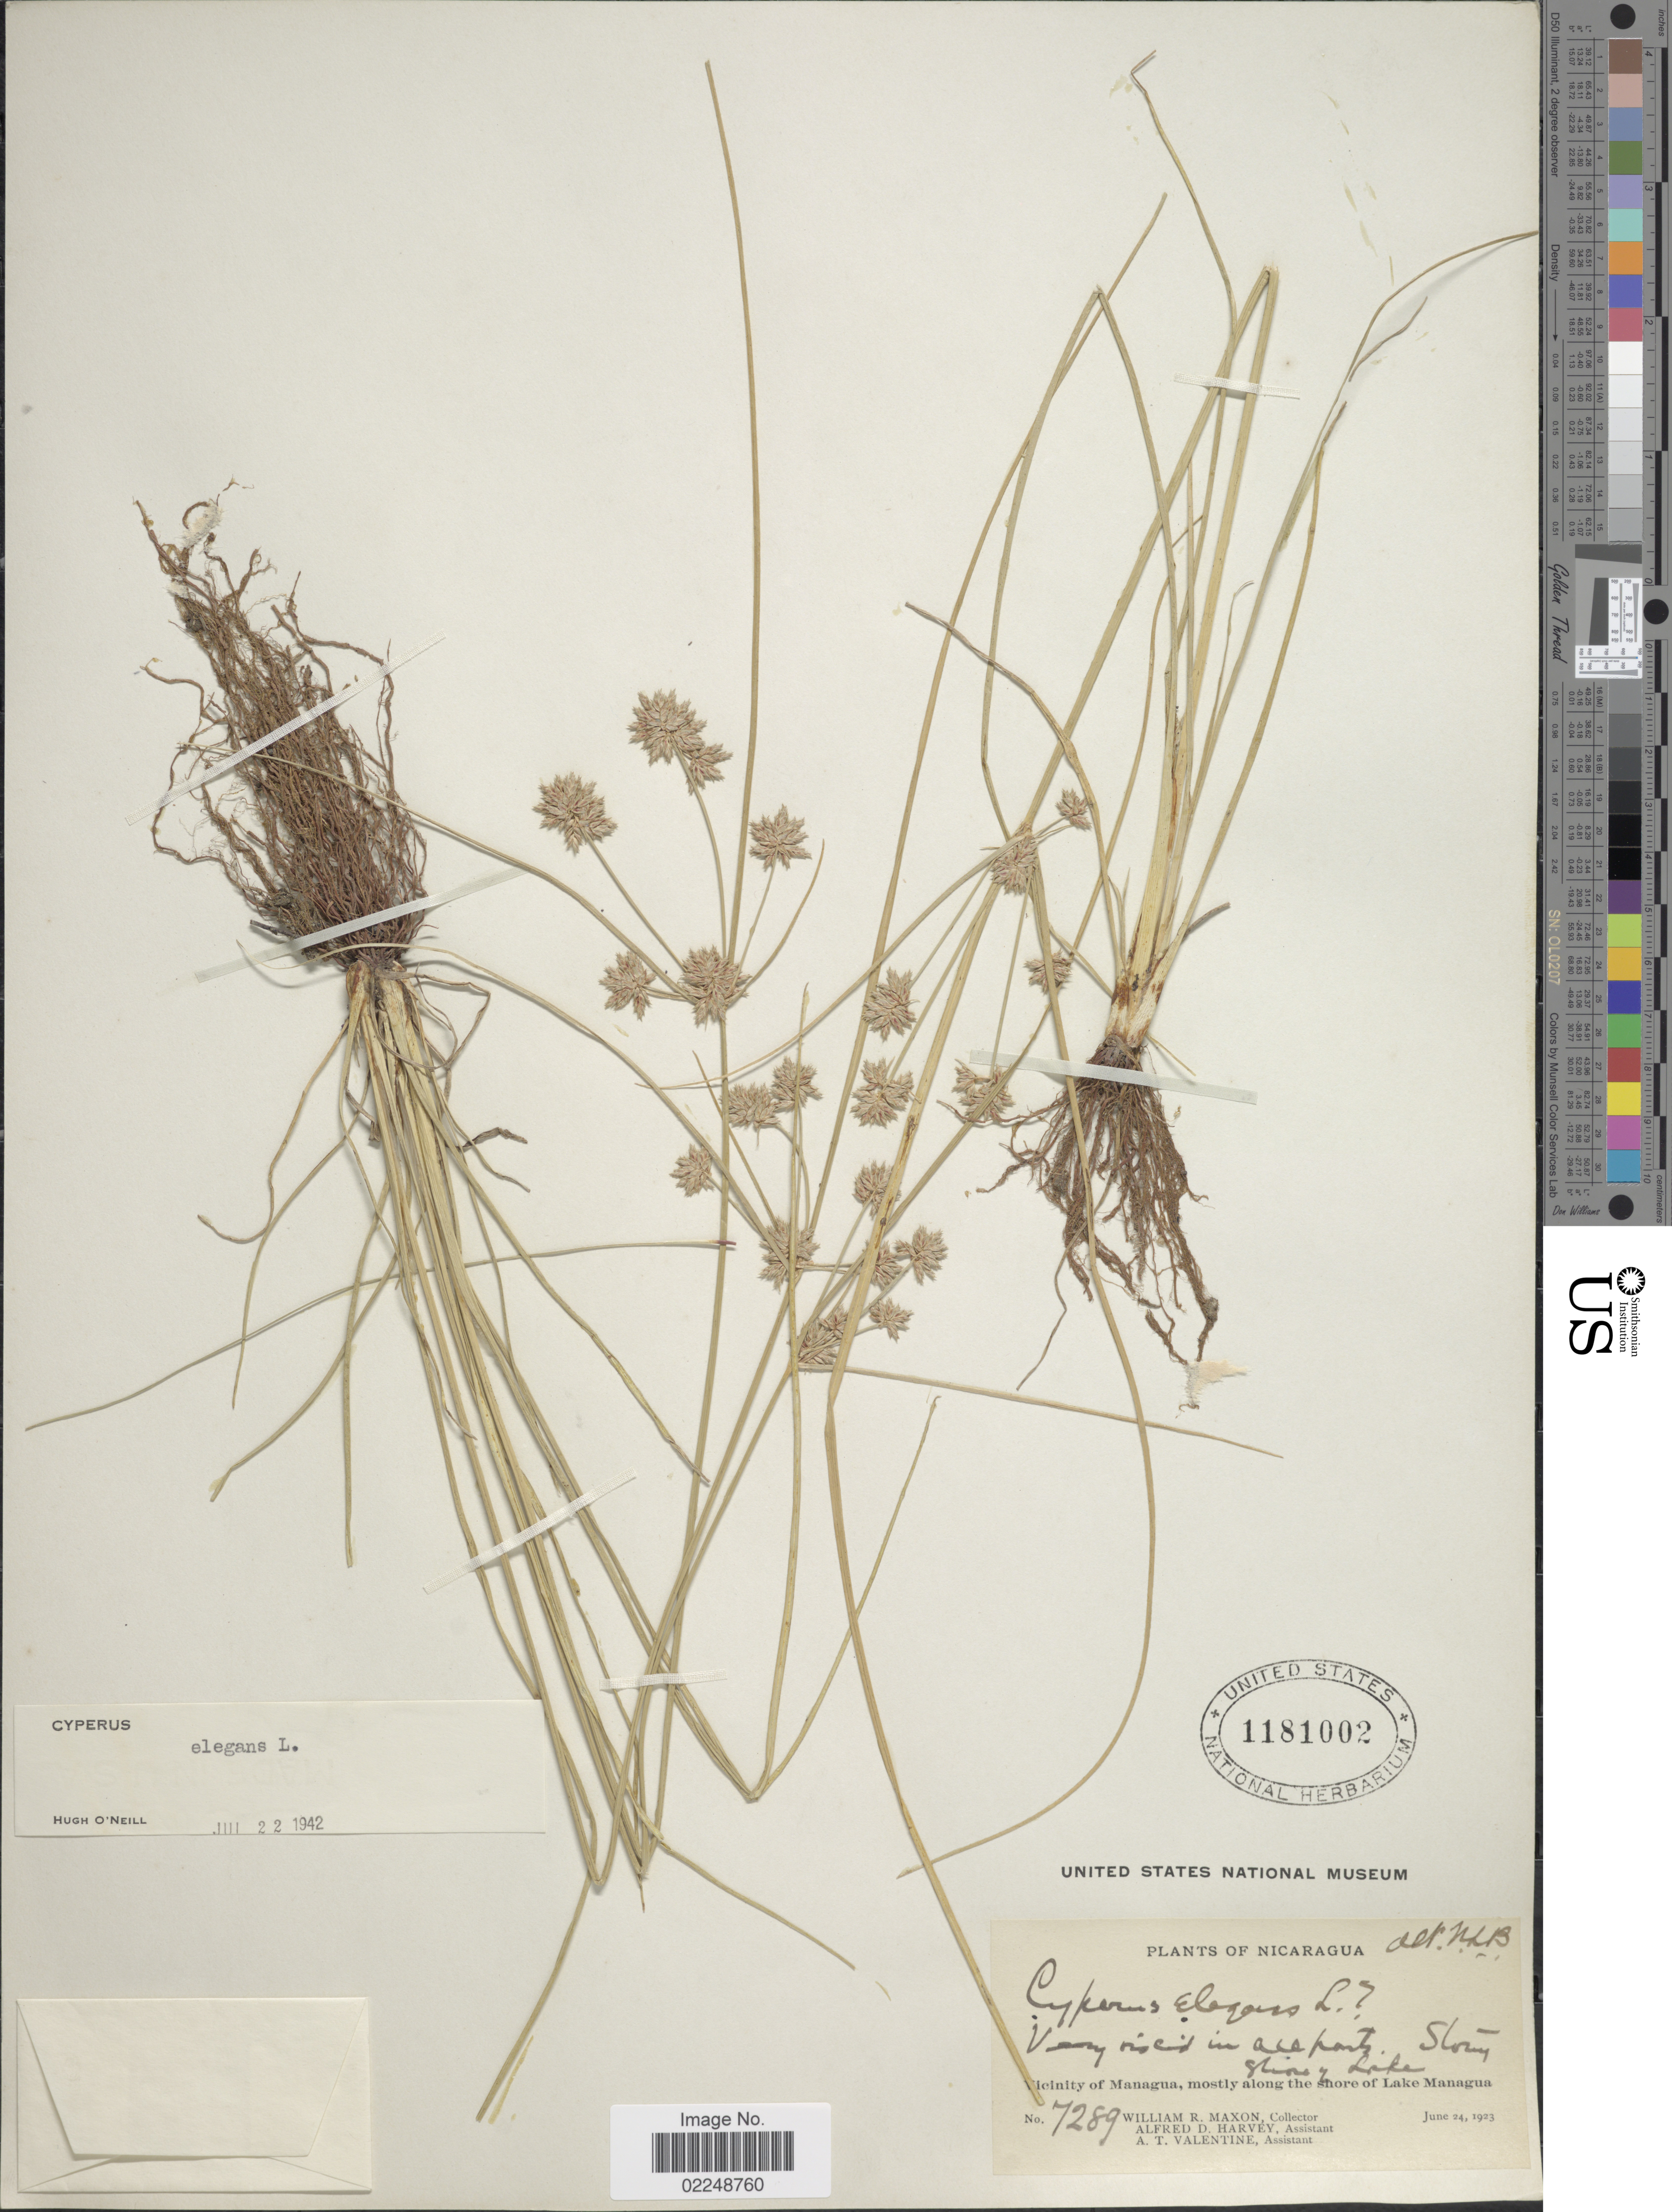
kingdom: Plantae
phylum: Tracheophyta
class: Liliopsida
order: Poales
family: Cyperaceae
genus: Cyperus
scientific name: Cyperus elegans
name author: L.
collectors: W. R. Maxon, A. D. Harvey & A. Valentine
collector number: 7289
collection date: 1923-06-24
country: Nicaragua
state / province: Managua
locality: Vicinity of Managua, mostly along the shore of Lake Managua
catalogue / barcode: US 1181002